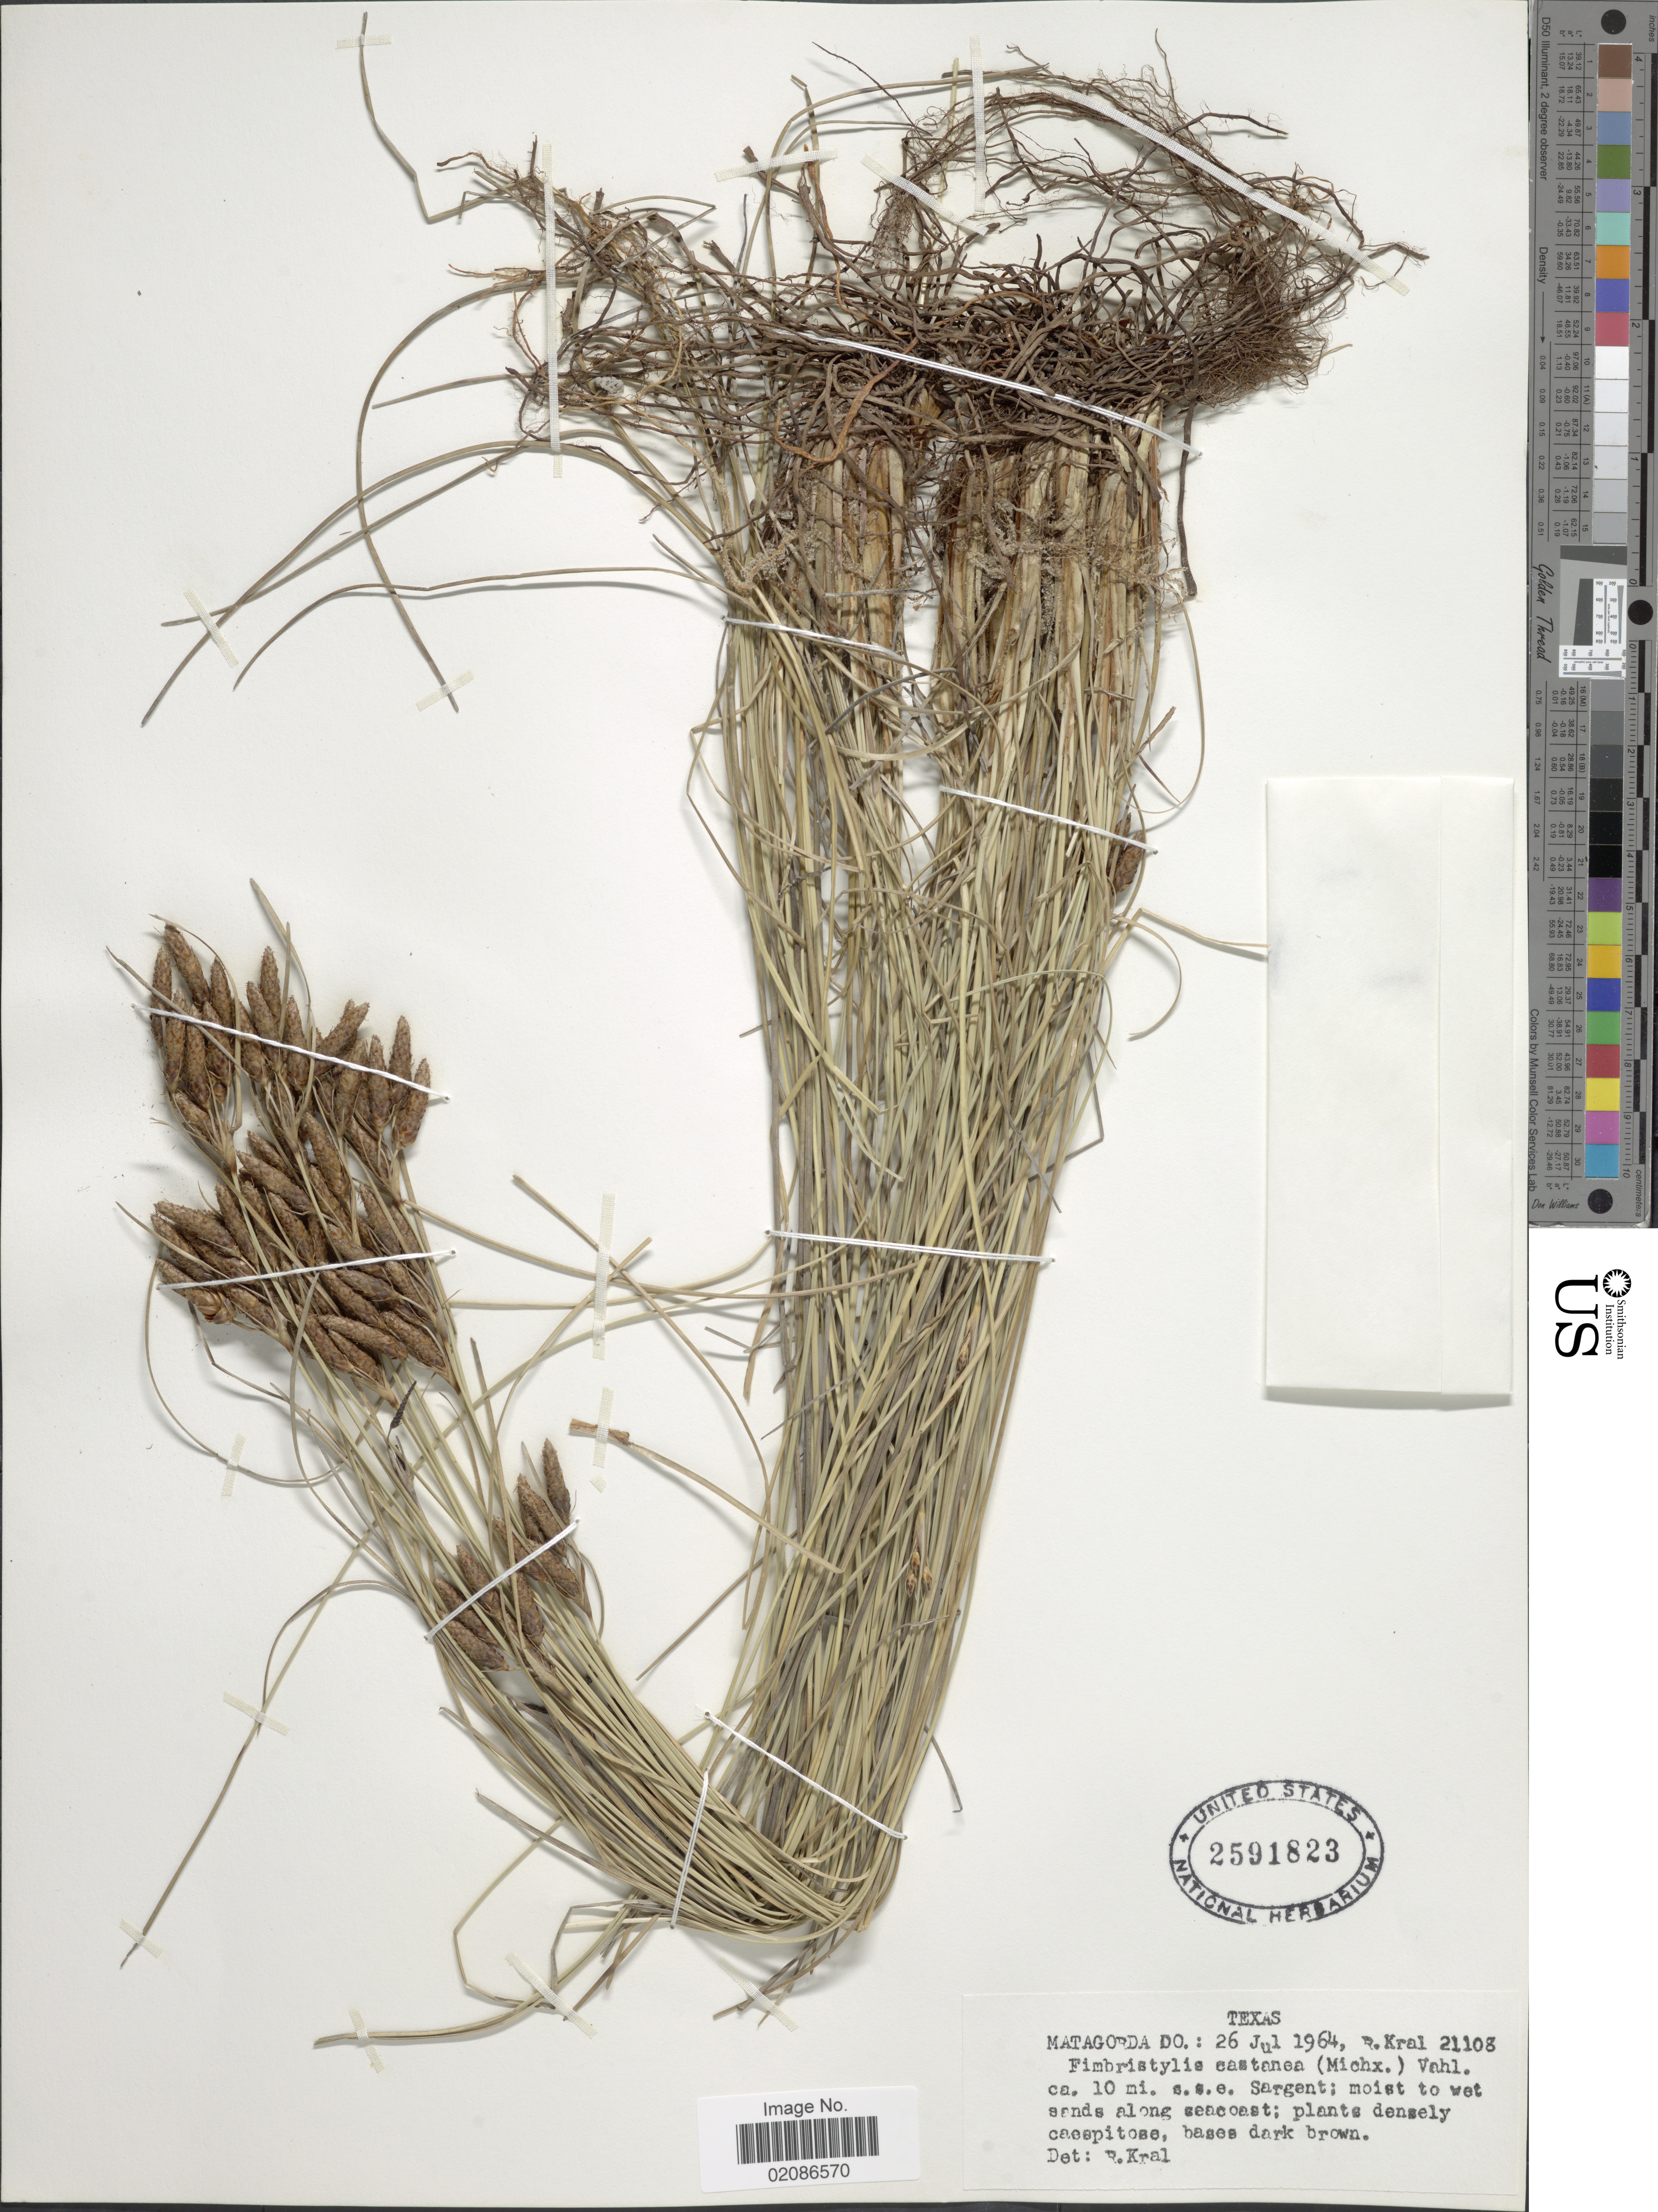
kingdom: Plantae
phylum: Tracheophyta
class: Liliopsida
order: Poales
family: Cyperaceae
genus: Fimbristylis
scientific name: Fimbristylis castanea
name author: (Michx.) Vahl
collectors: R. Kral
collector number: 21108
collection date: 1964-07-26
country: United States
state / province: Texas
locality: Matagorda Co; ca. 10 mi s.s.e Sargent; moist to wet sands along seacoast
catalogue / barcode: US 2591823